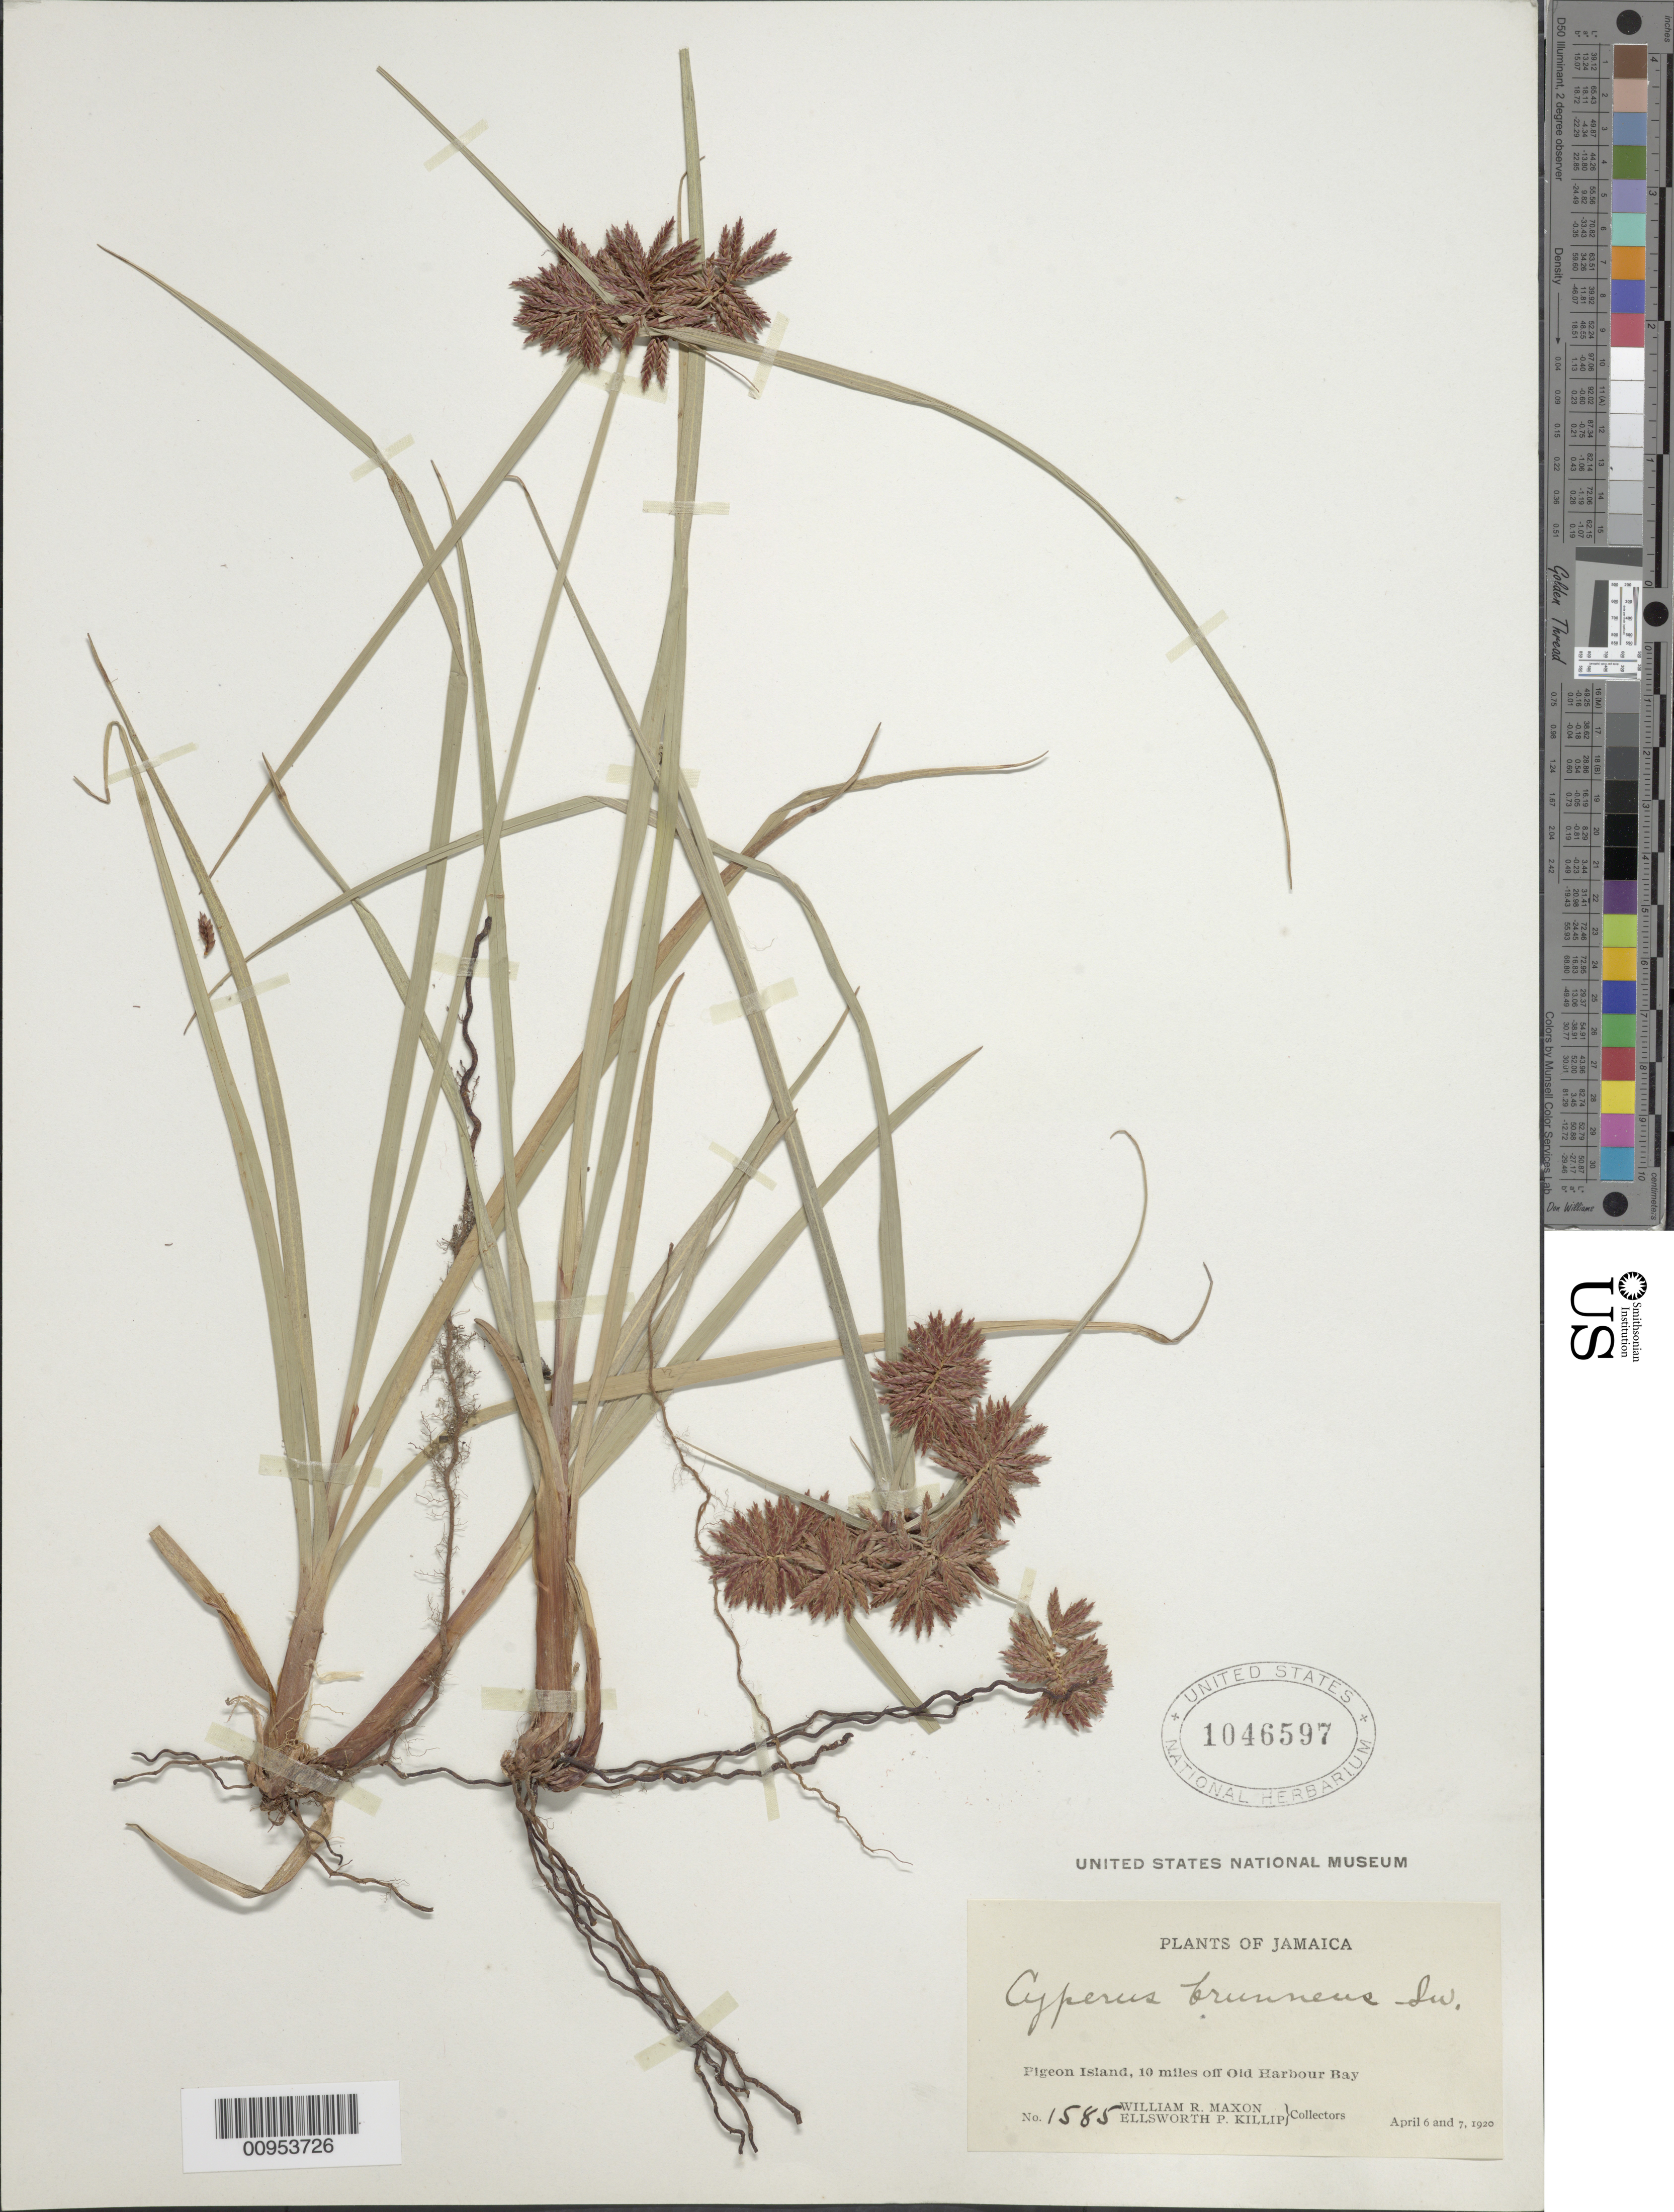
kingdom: Plantae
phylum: Tracheophyta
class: Liliopsida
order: Poales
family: Cyperaceae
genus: Cyperus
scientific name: Cyperus brunneus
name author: Sw.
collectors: W. R. Maxon & E. P. Killip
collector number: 1585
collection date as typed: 06 Apr 1920 and 07 Apr 1920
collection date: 1920-04-06,1920-04-07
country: Jamaica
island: Pigeon Island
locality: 10 miles off Old Harbour Bay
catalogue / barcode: US 1046597